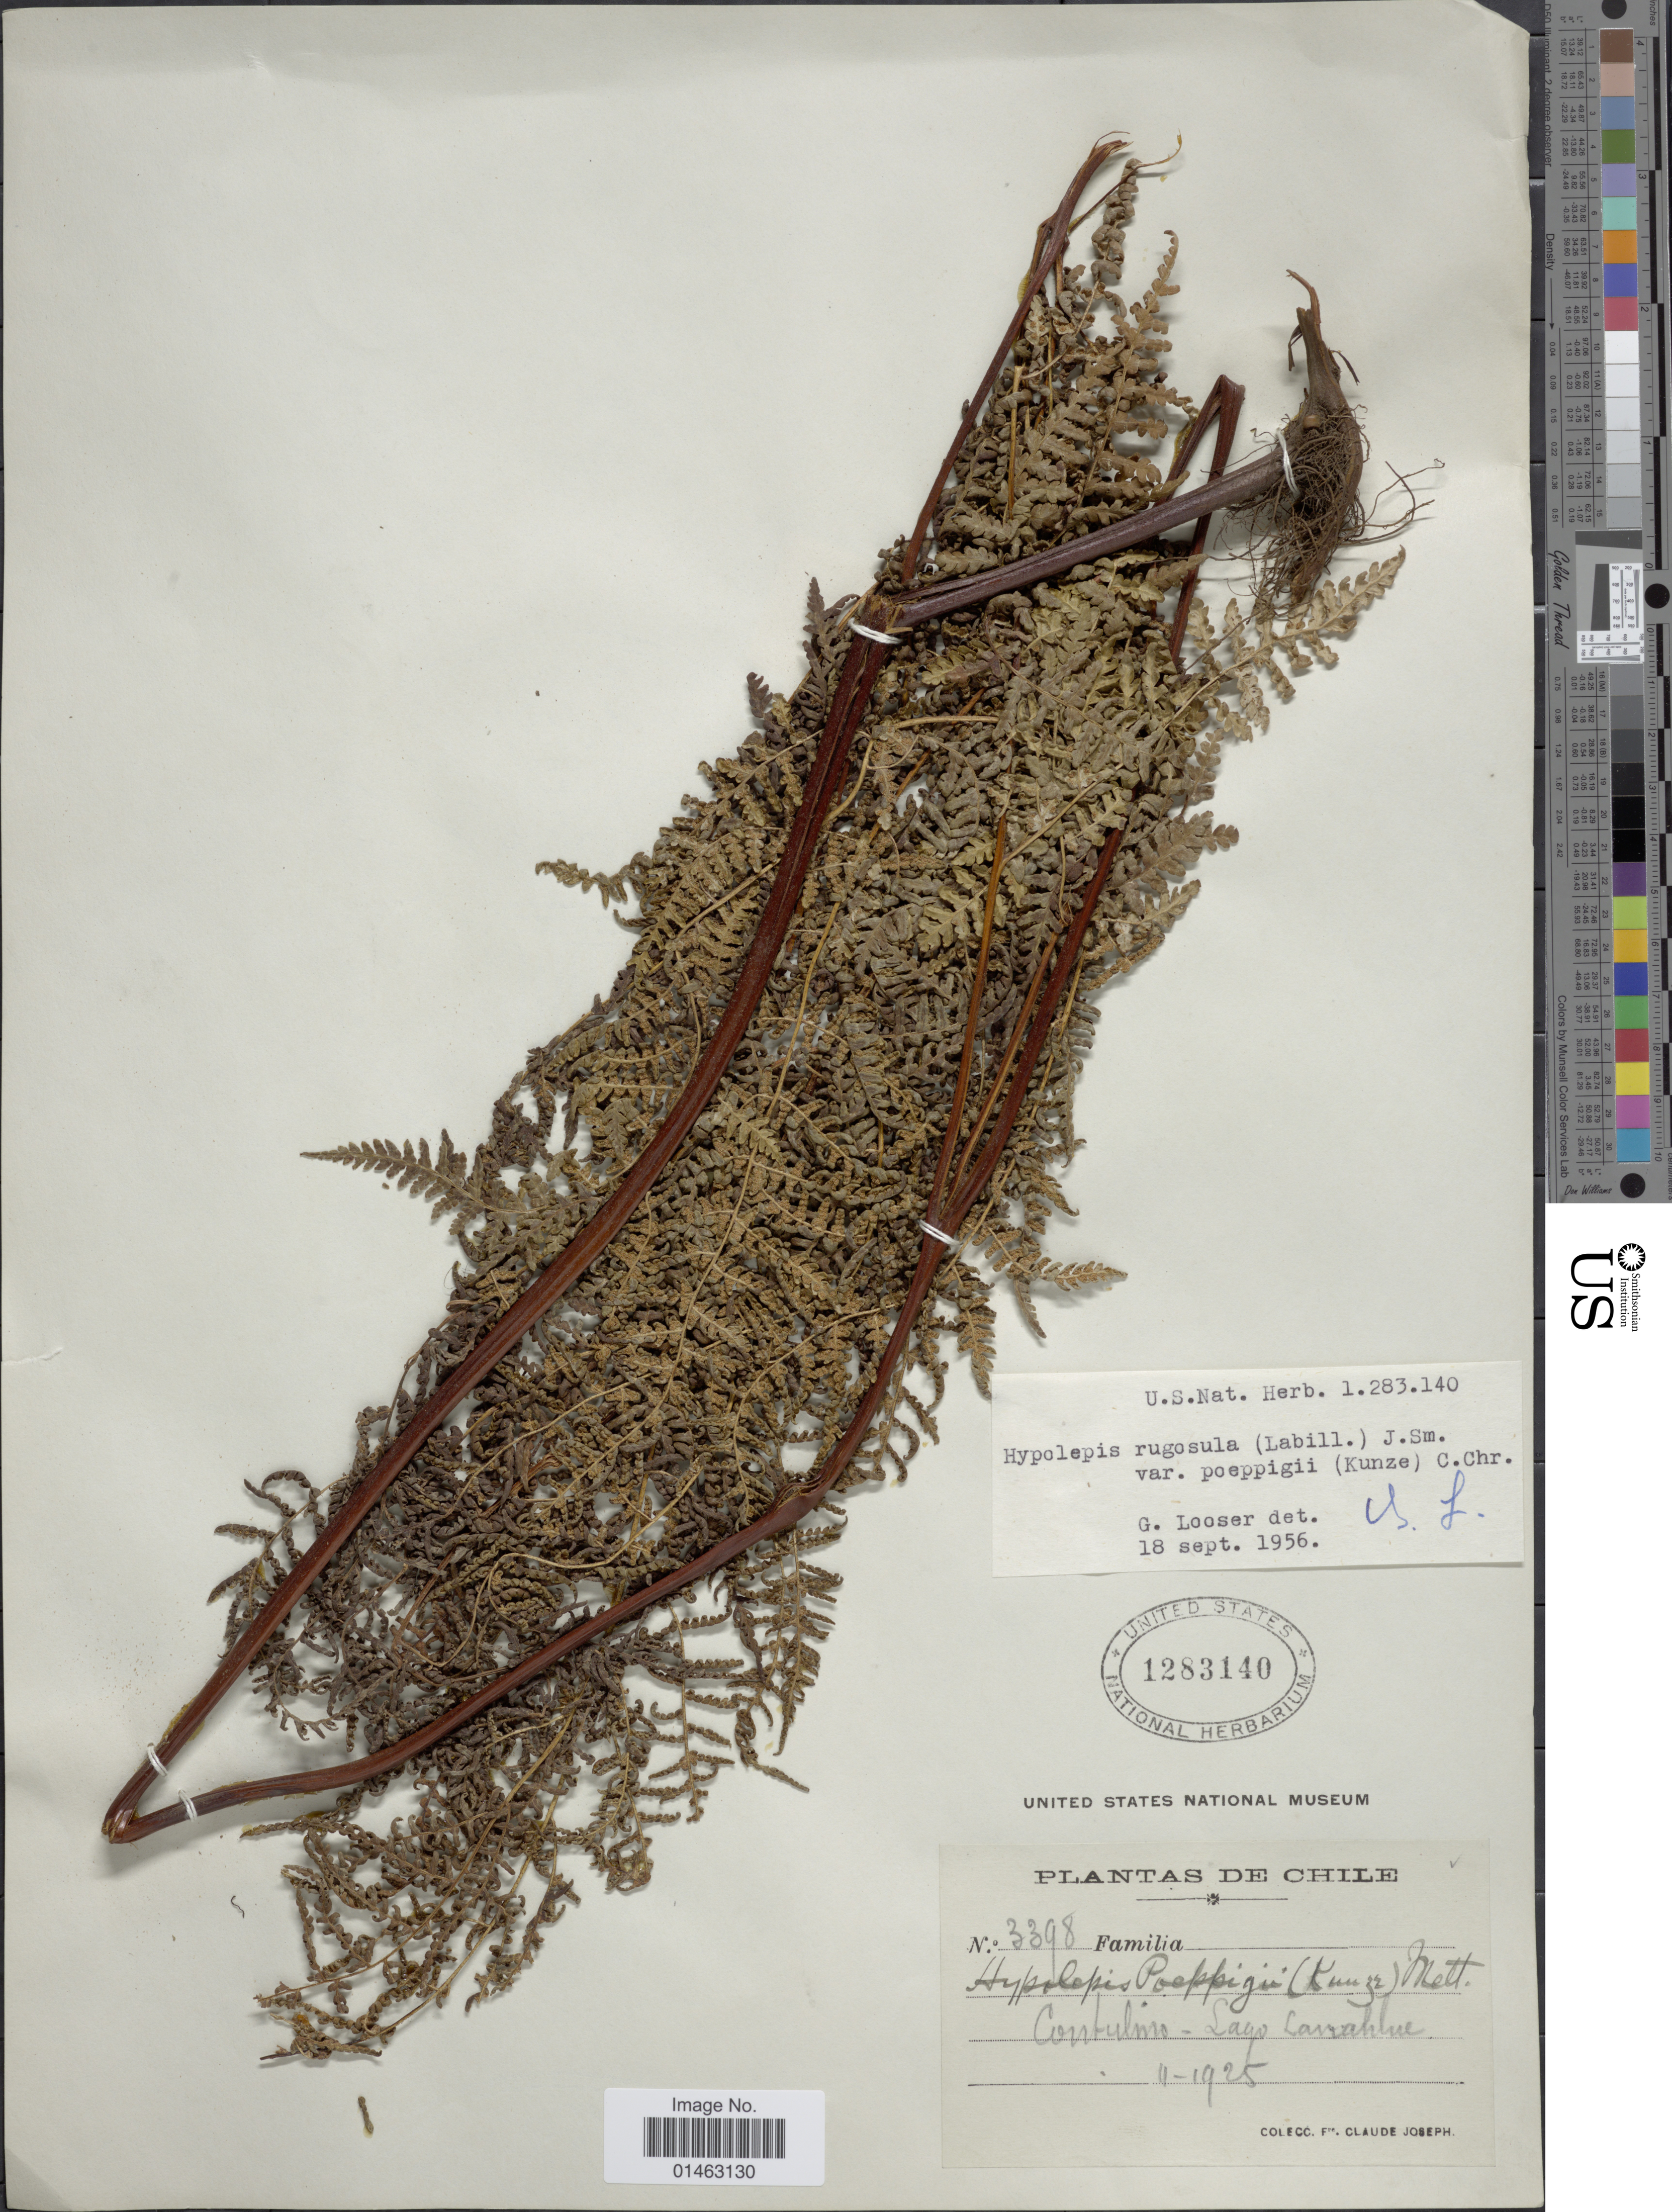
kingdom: Plantae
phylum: Tracheophyta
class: Polypodiopsida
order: Polypodiales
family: Dennstaedtiaceae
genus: Hypolepis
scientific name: Hypolepis rugosula var. poeppigii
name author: C. Chr. ex Skottsb.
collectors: Frere Claude Joseph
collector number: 3398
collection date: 1925-02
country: Chile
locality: Contulmo - Lago Lanalhue.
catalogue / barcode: US 1283140